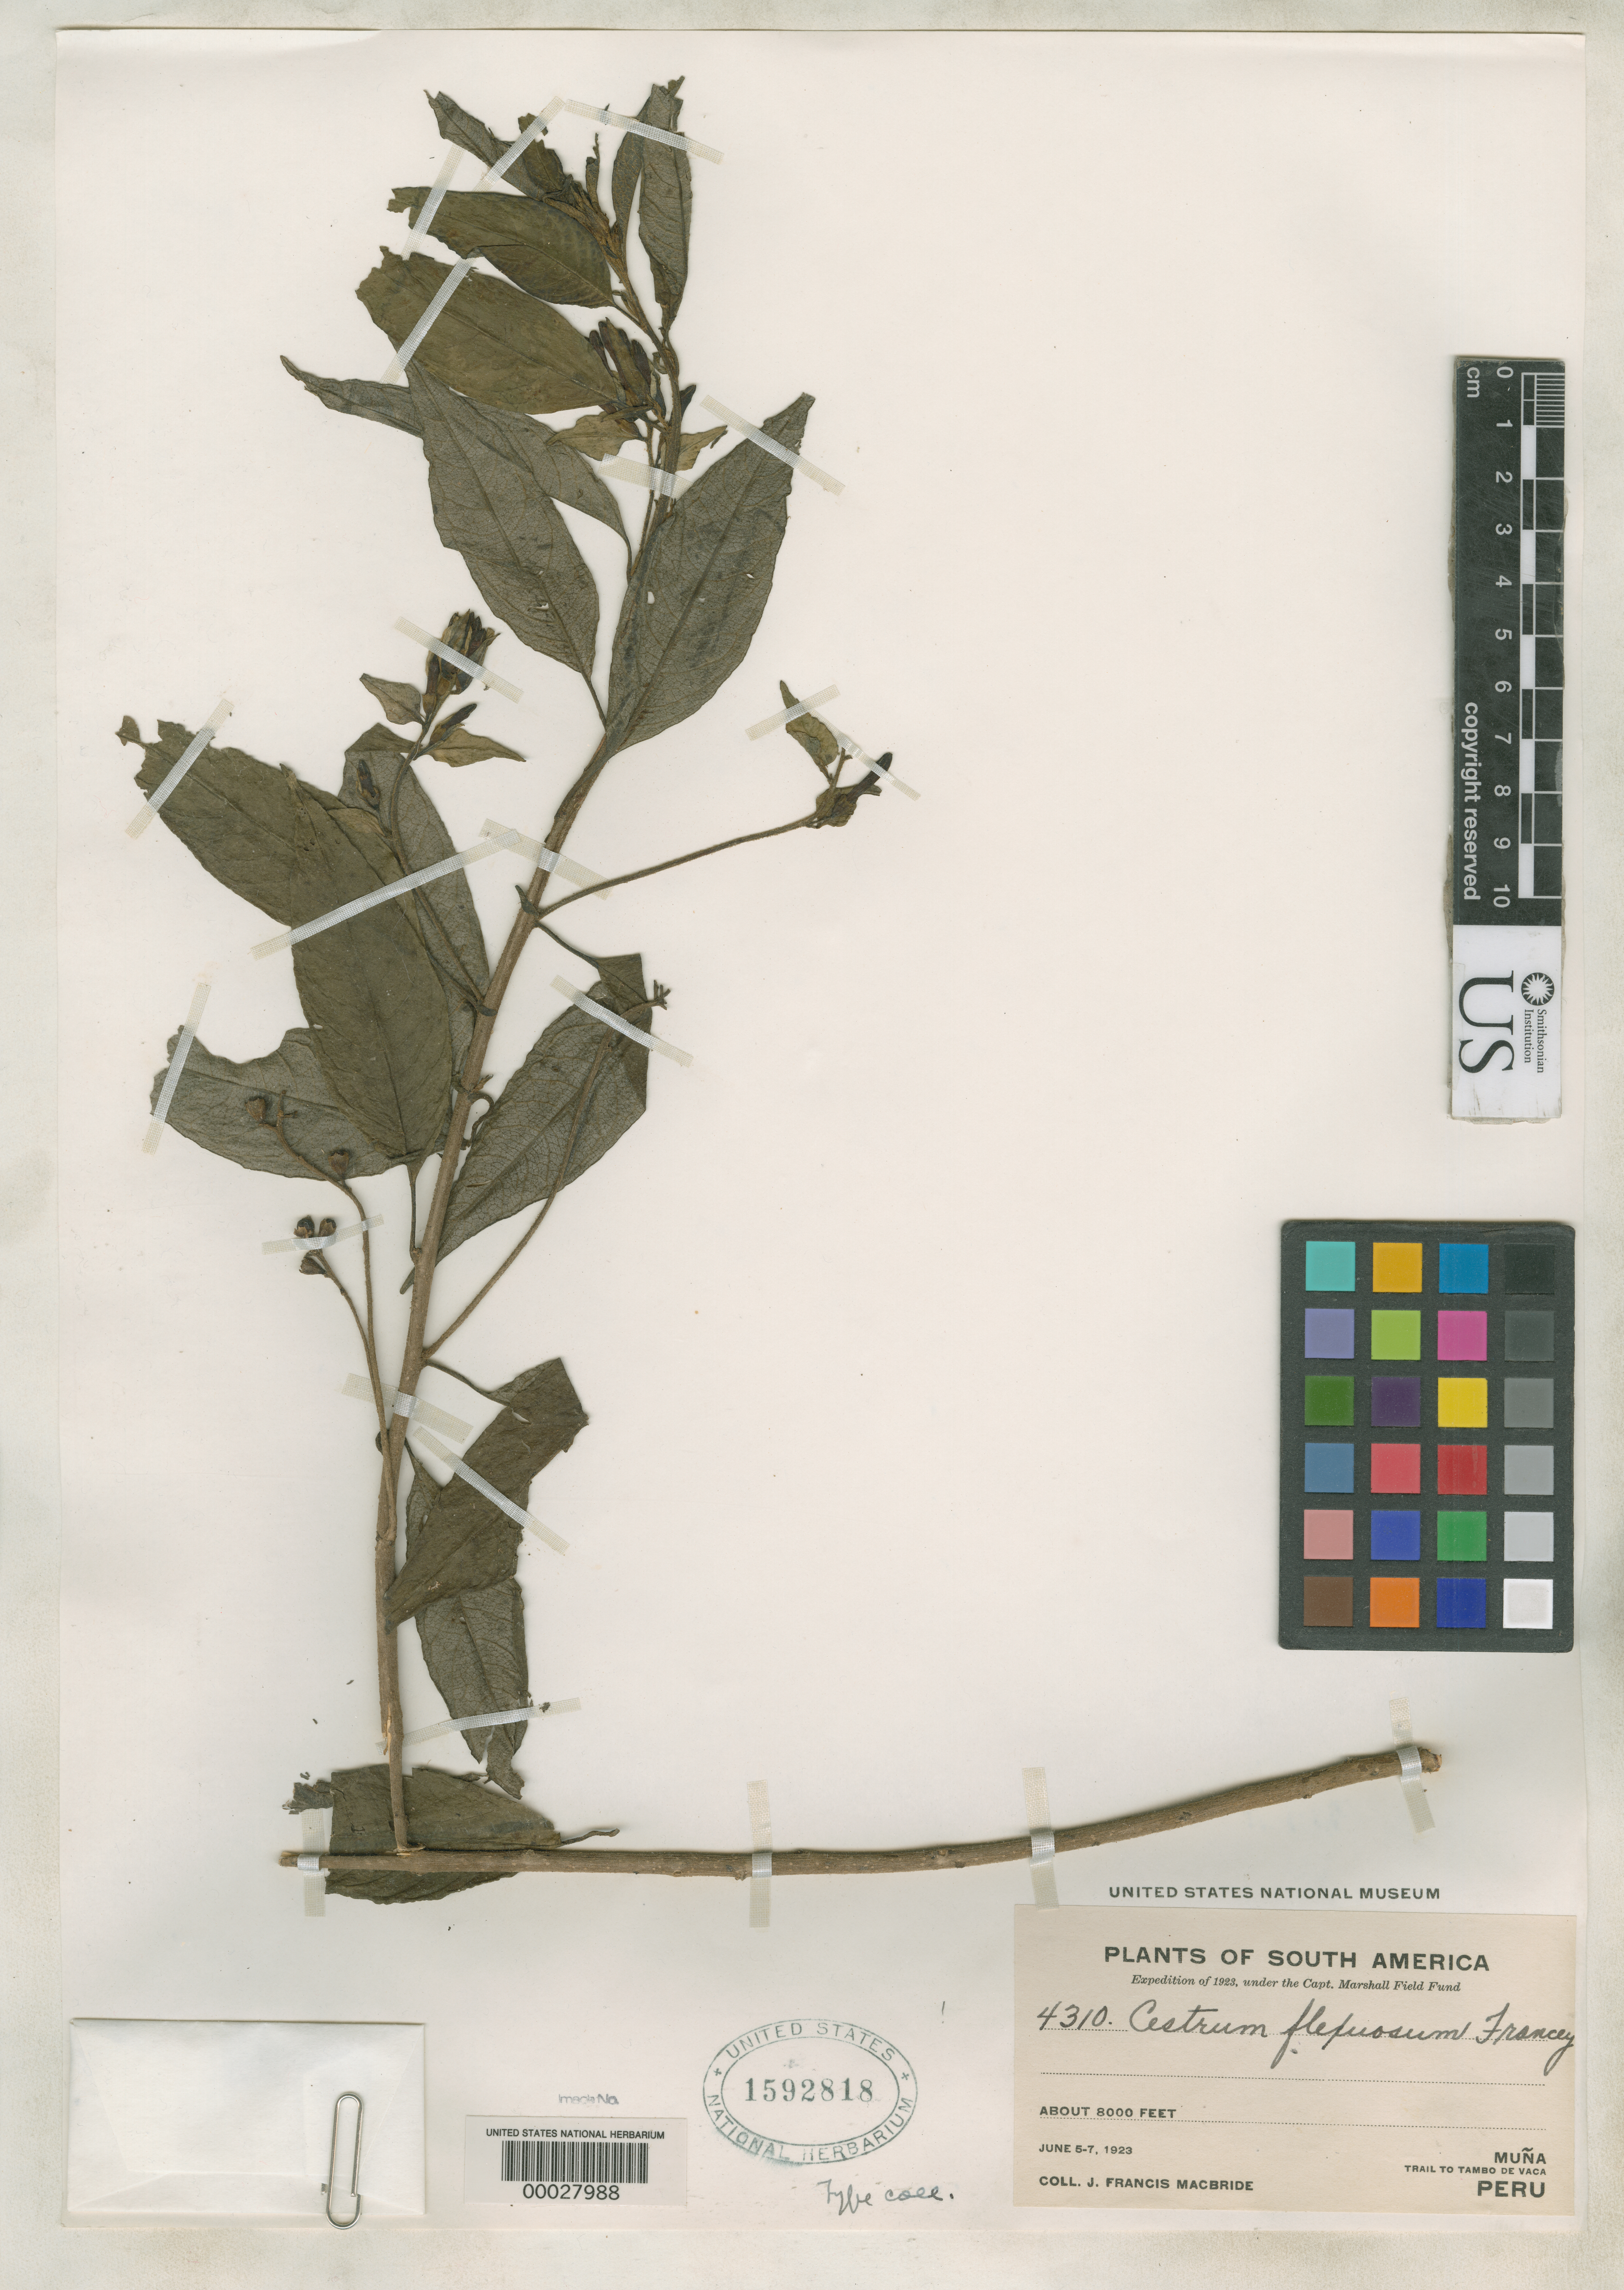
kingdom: Plantae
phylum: Tracheophyta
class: Magnoliopsida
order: Solanales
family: Solanaceae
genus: Cestrum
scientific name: Cestrum flexuosum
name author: Francey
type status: Isotype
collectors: J. F. Macbride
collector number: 4310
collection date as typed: June 5-7, 1923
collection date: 1923-06-05/1923-06-07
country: Peru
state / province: Huánuco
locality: Muña, trail to Tambo de Vaca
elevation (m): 2438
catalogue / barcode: US 1592818